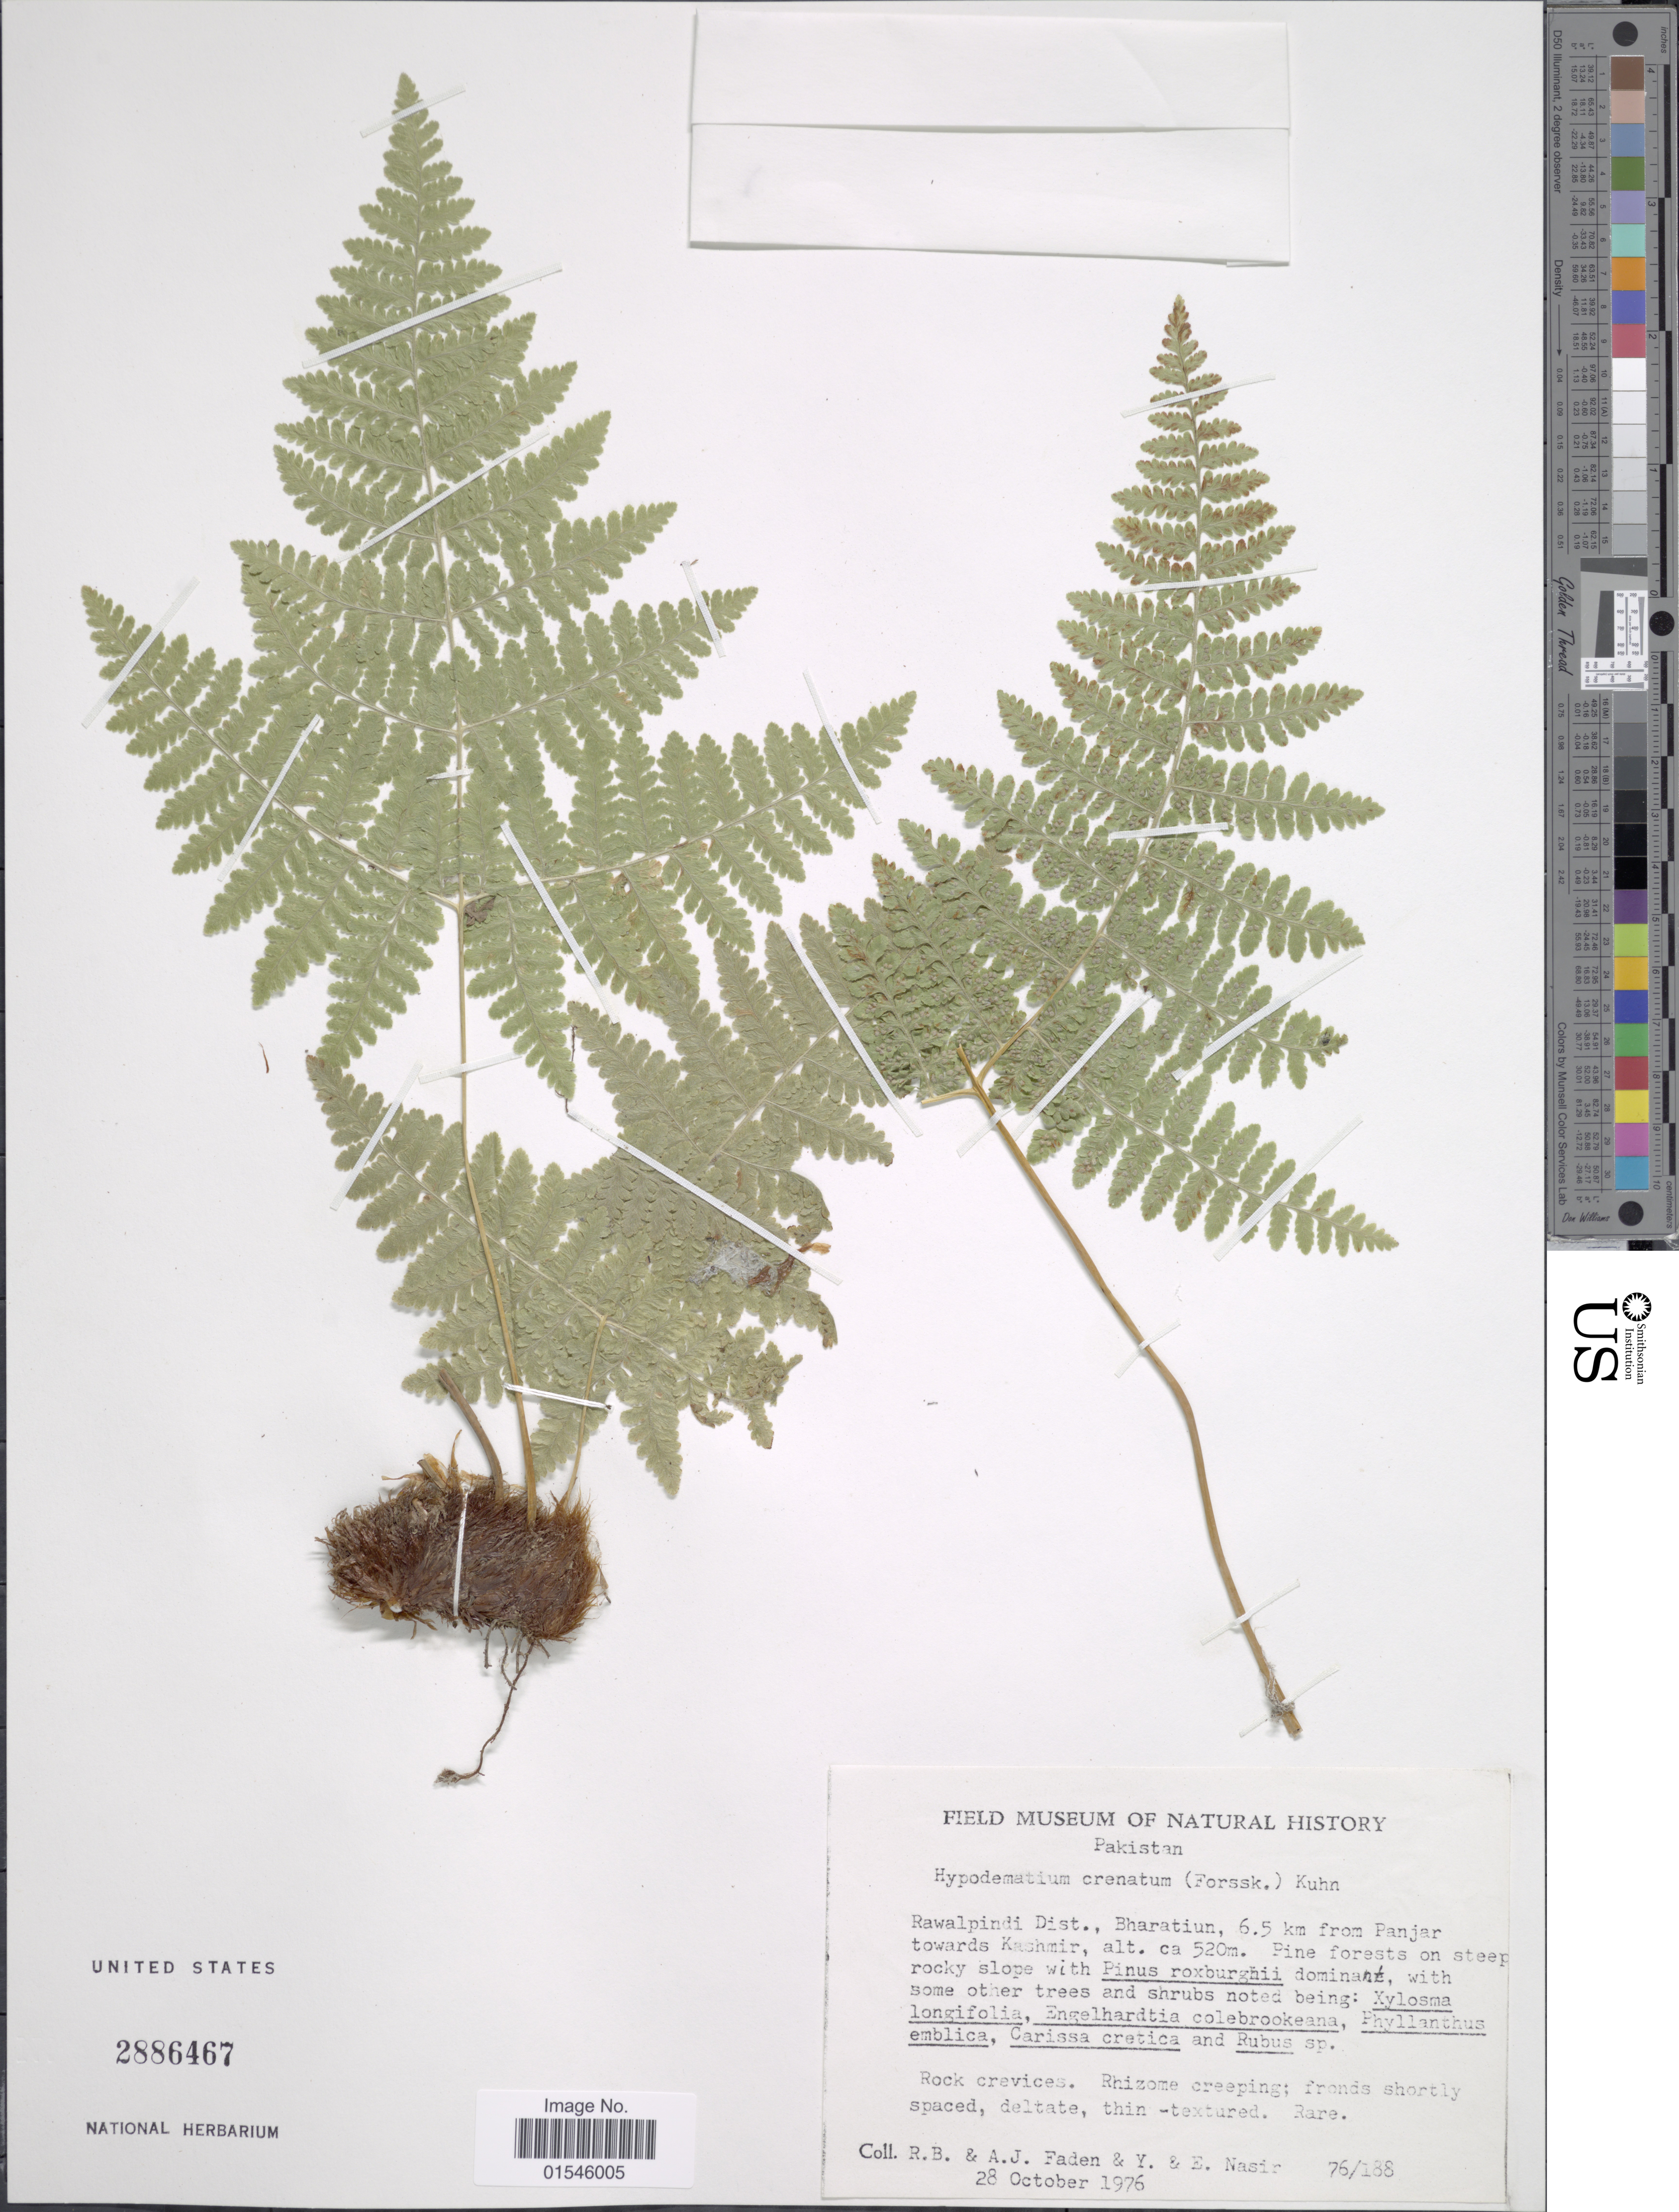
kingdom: Plantae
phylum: Tracheophyta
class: Polypodiopsida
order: Polypodiales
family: Hypodematiaceae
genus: Hypodematium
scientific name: Hypodematium crenatum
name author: (Forssk.) Kuhn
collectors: R. B. Faden, A. J. Faden, Y. Nasir & E. Nasir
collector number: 76/188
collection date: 1976-10-28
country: Pakistan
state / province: Punjab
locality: Rawalpindi Dist., Bharatiun, 6.5 from Panjar towards Kashmir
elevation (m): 520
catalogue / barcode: US 2886467